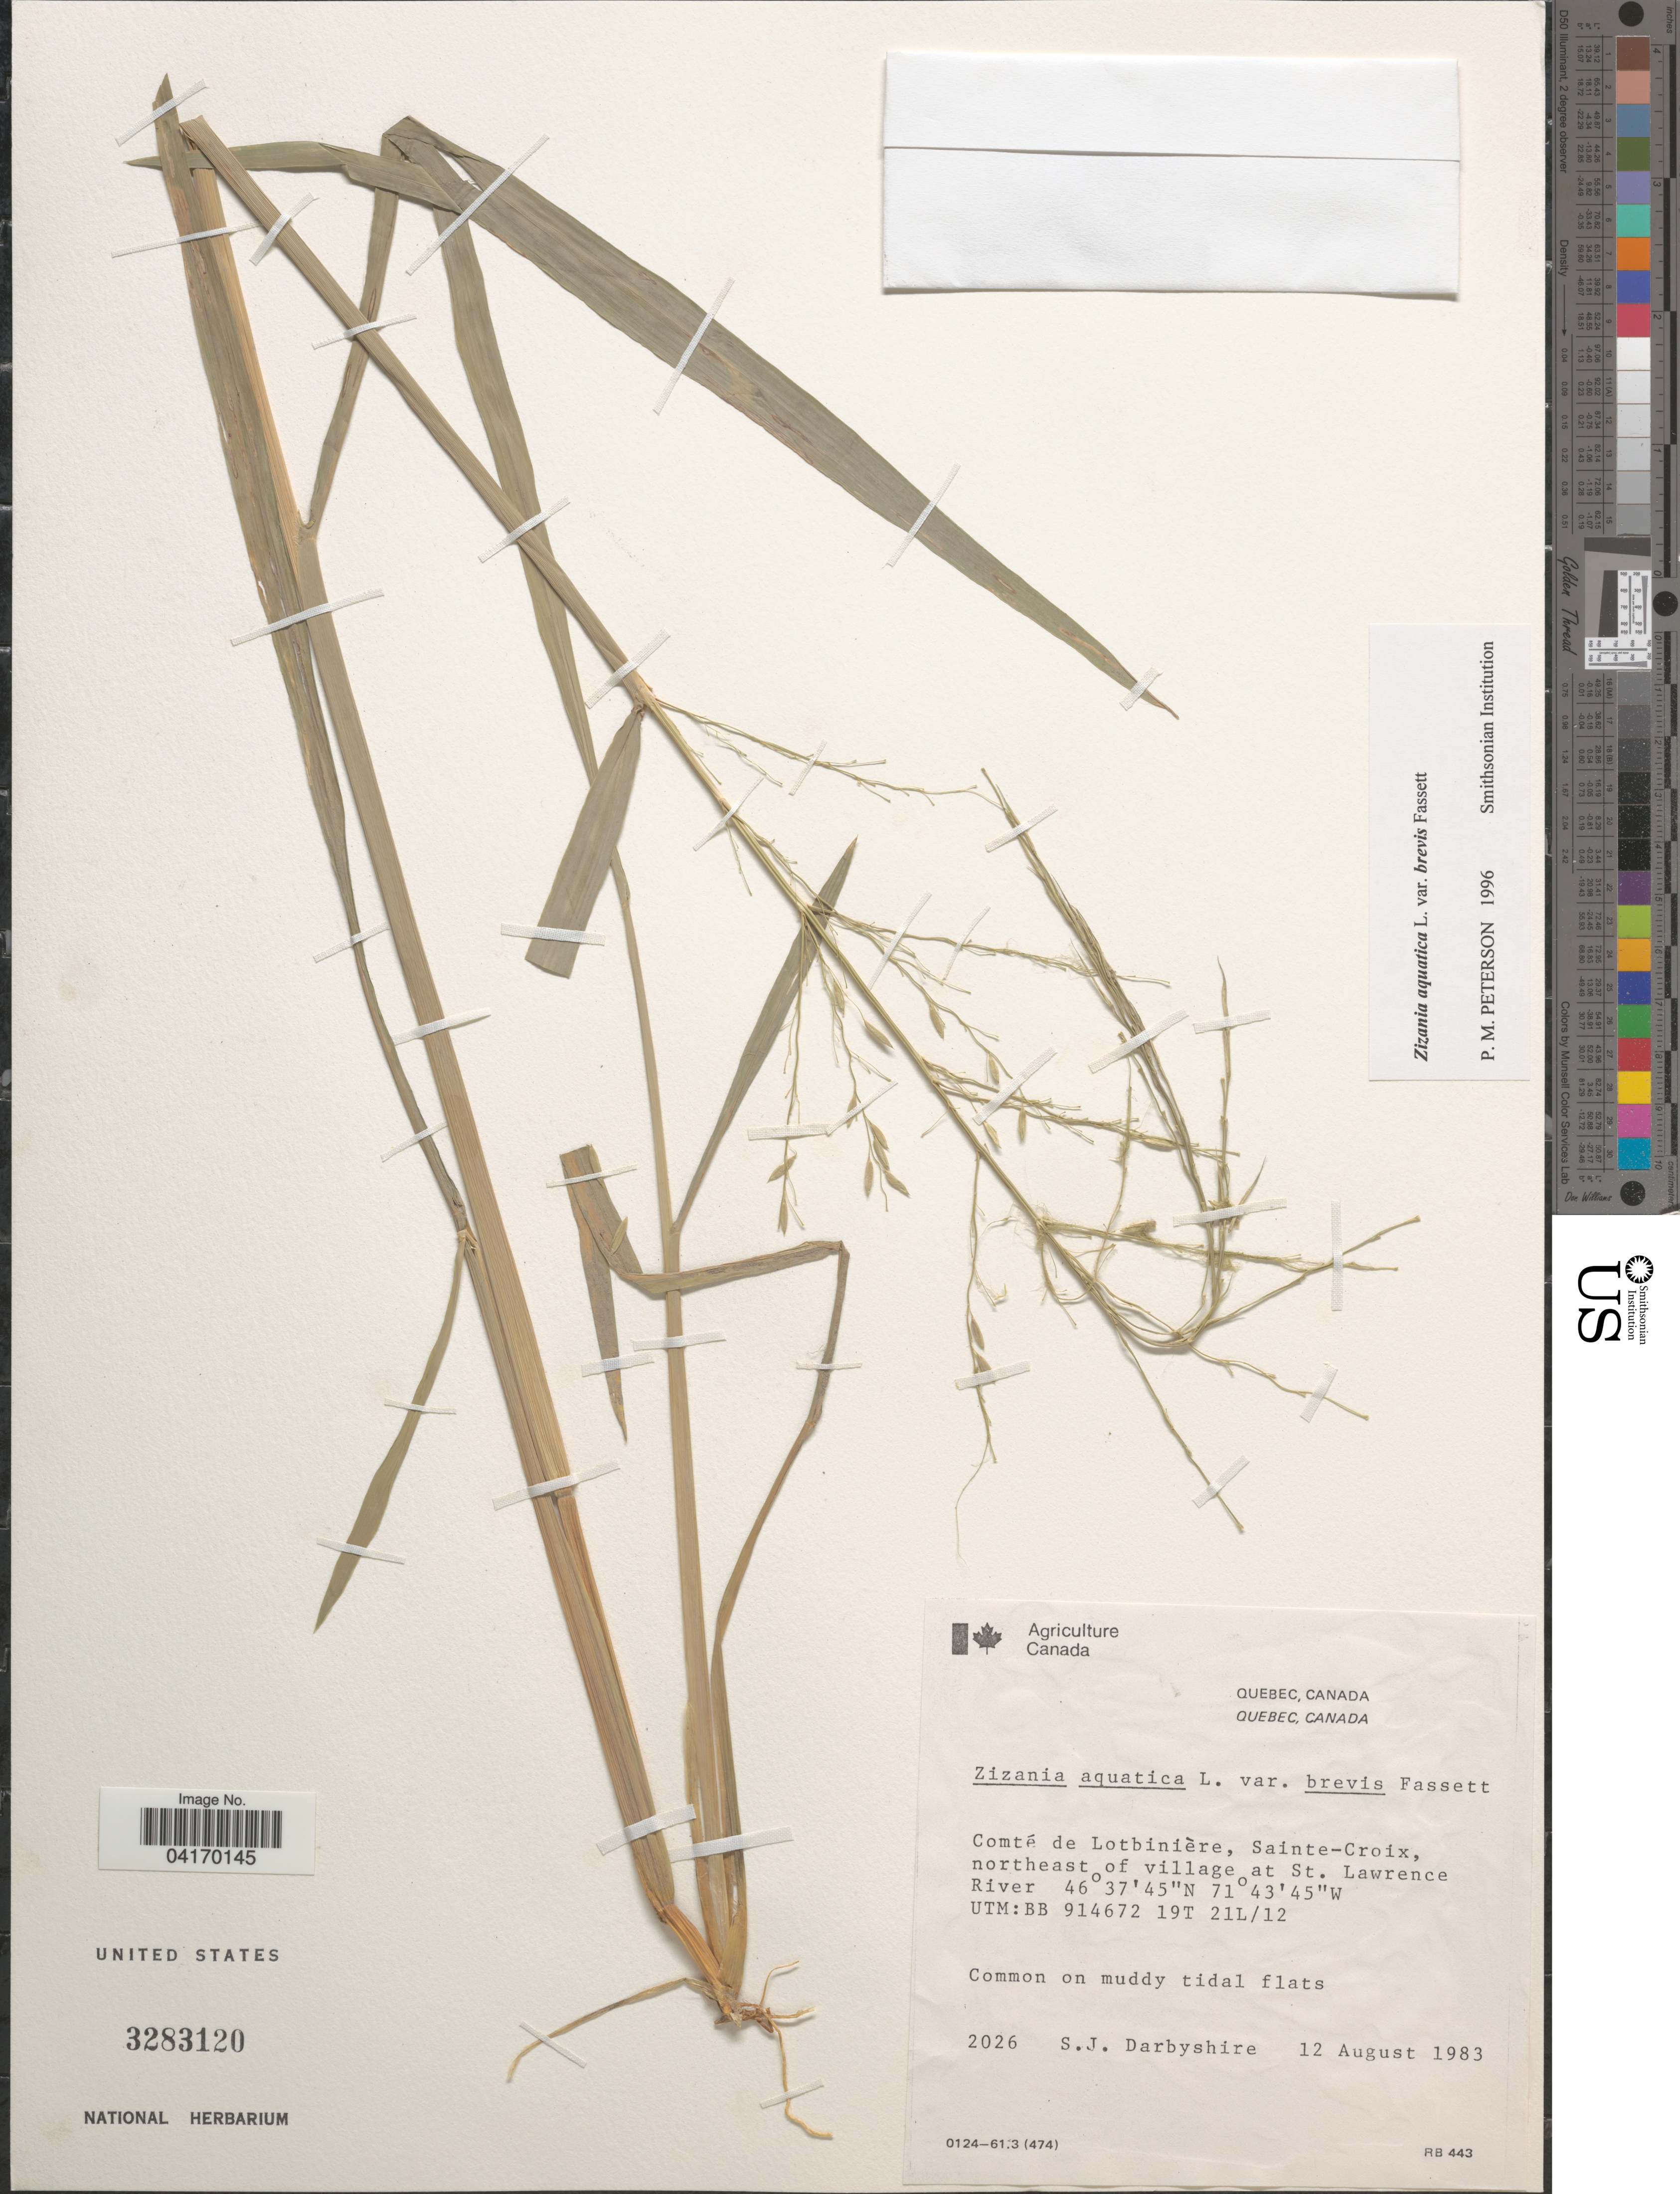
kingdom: Plantae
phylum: Tracheophyta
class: Liliopsida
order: Poales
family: Poaceae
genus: Zizania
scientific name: Zizania aquatica var. brevis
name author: Fassett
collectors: S. Darbyshire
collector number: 2026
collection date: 1983-08-12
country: Canada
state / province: Quebec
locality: Comté de Lotbinière, Saint-Croix, northeast of village at St. Lawrence River.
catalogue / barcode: US 3283120